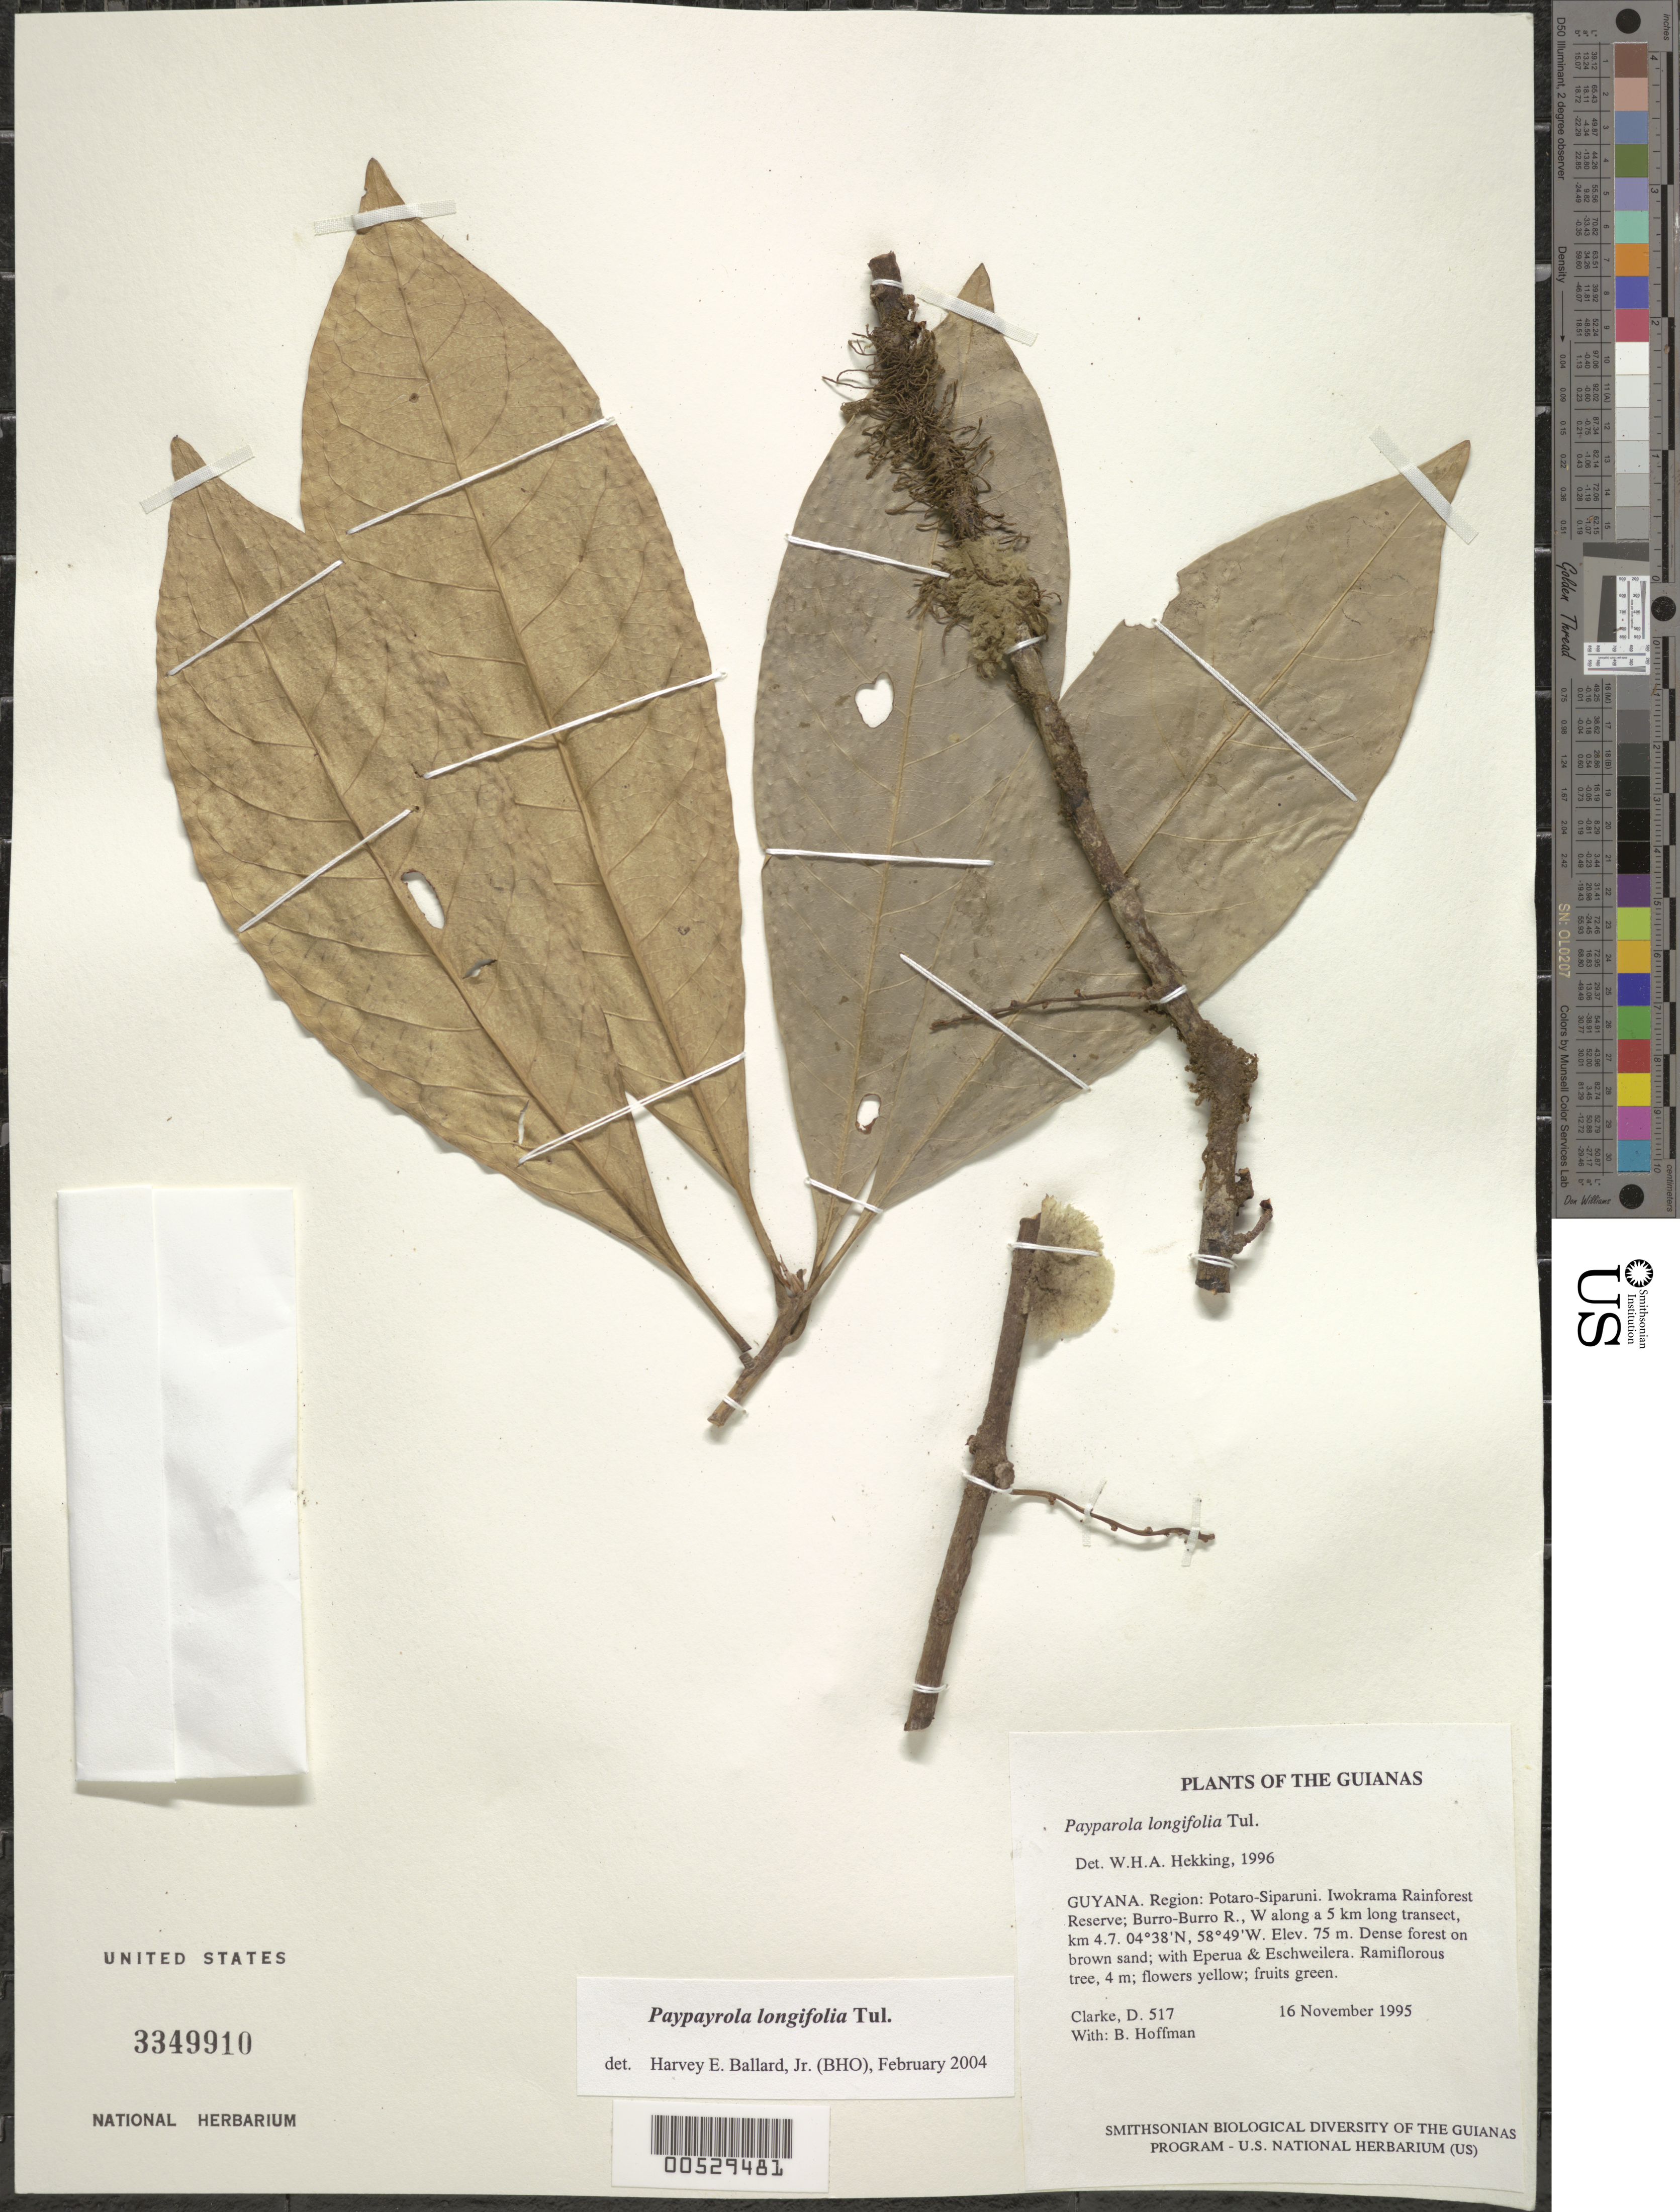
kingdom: Plantae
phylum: Tracheophyta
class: Magnoliopsida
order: Malpighiales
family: Violaceae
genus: Paypayrola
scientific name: Paypayrola longifolia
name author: Tul.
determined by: Hekking, W. H. A.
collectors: H. D. Clarke & B. Hoffman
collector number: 517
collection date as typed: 16 November 1995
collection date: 1995-11-16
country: Guyana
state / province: Potaro-Siparuni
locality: Iwokrama Rainforest Reserve; Burro-Burro R., W along a 5 km long transect, km 4.7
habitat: Dense forest on brown sand; with Eperua & Eschweilera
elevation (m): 75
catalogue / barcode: US 3349910